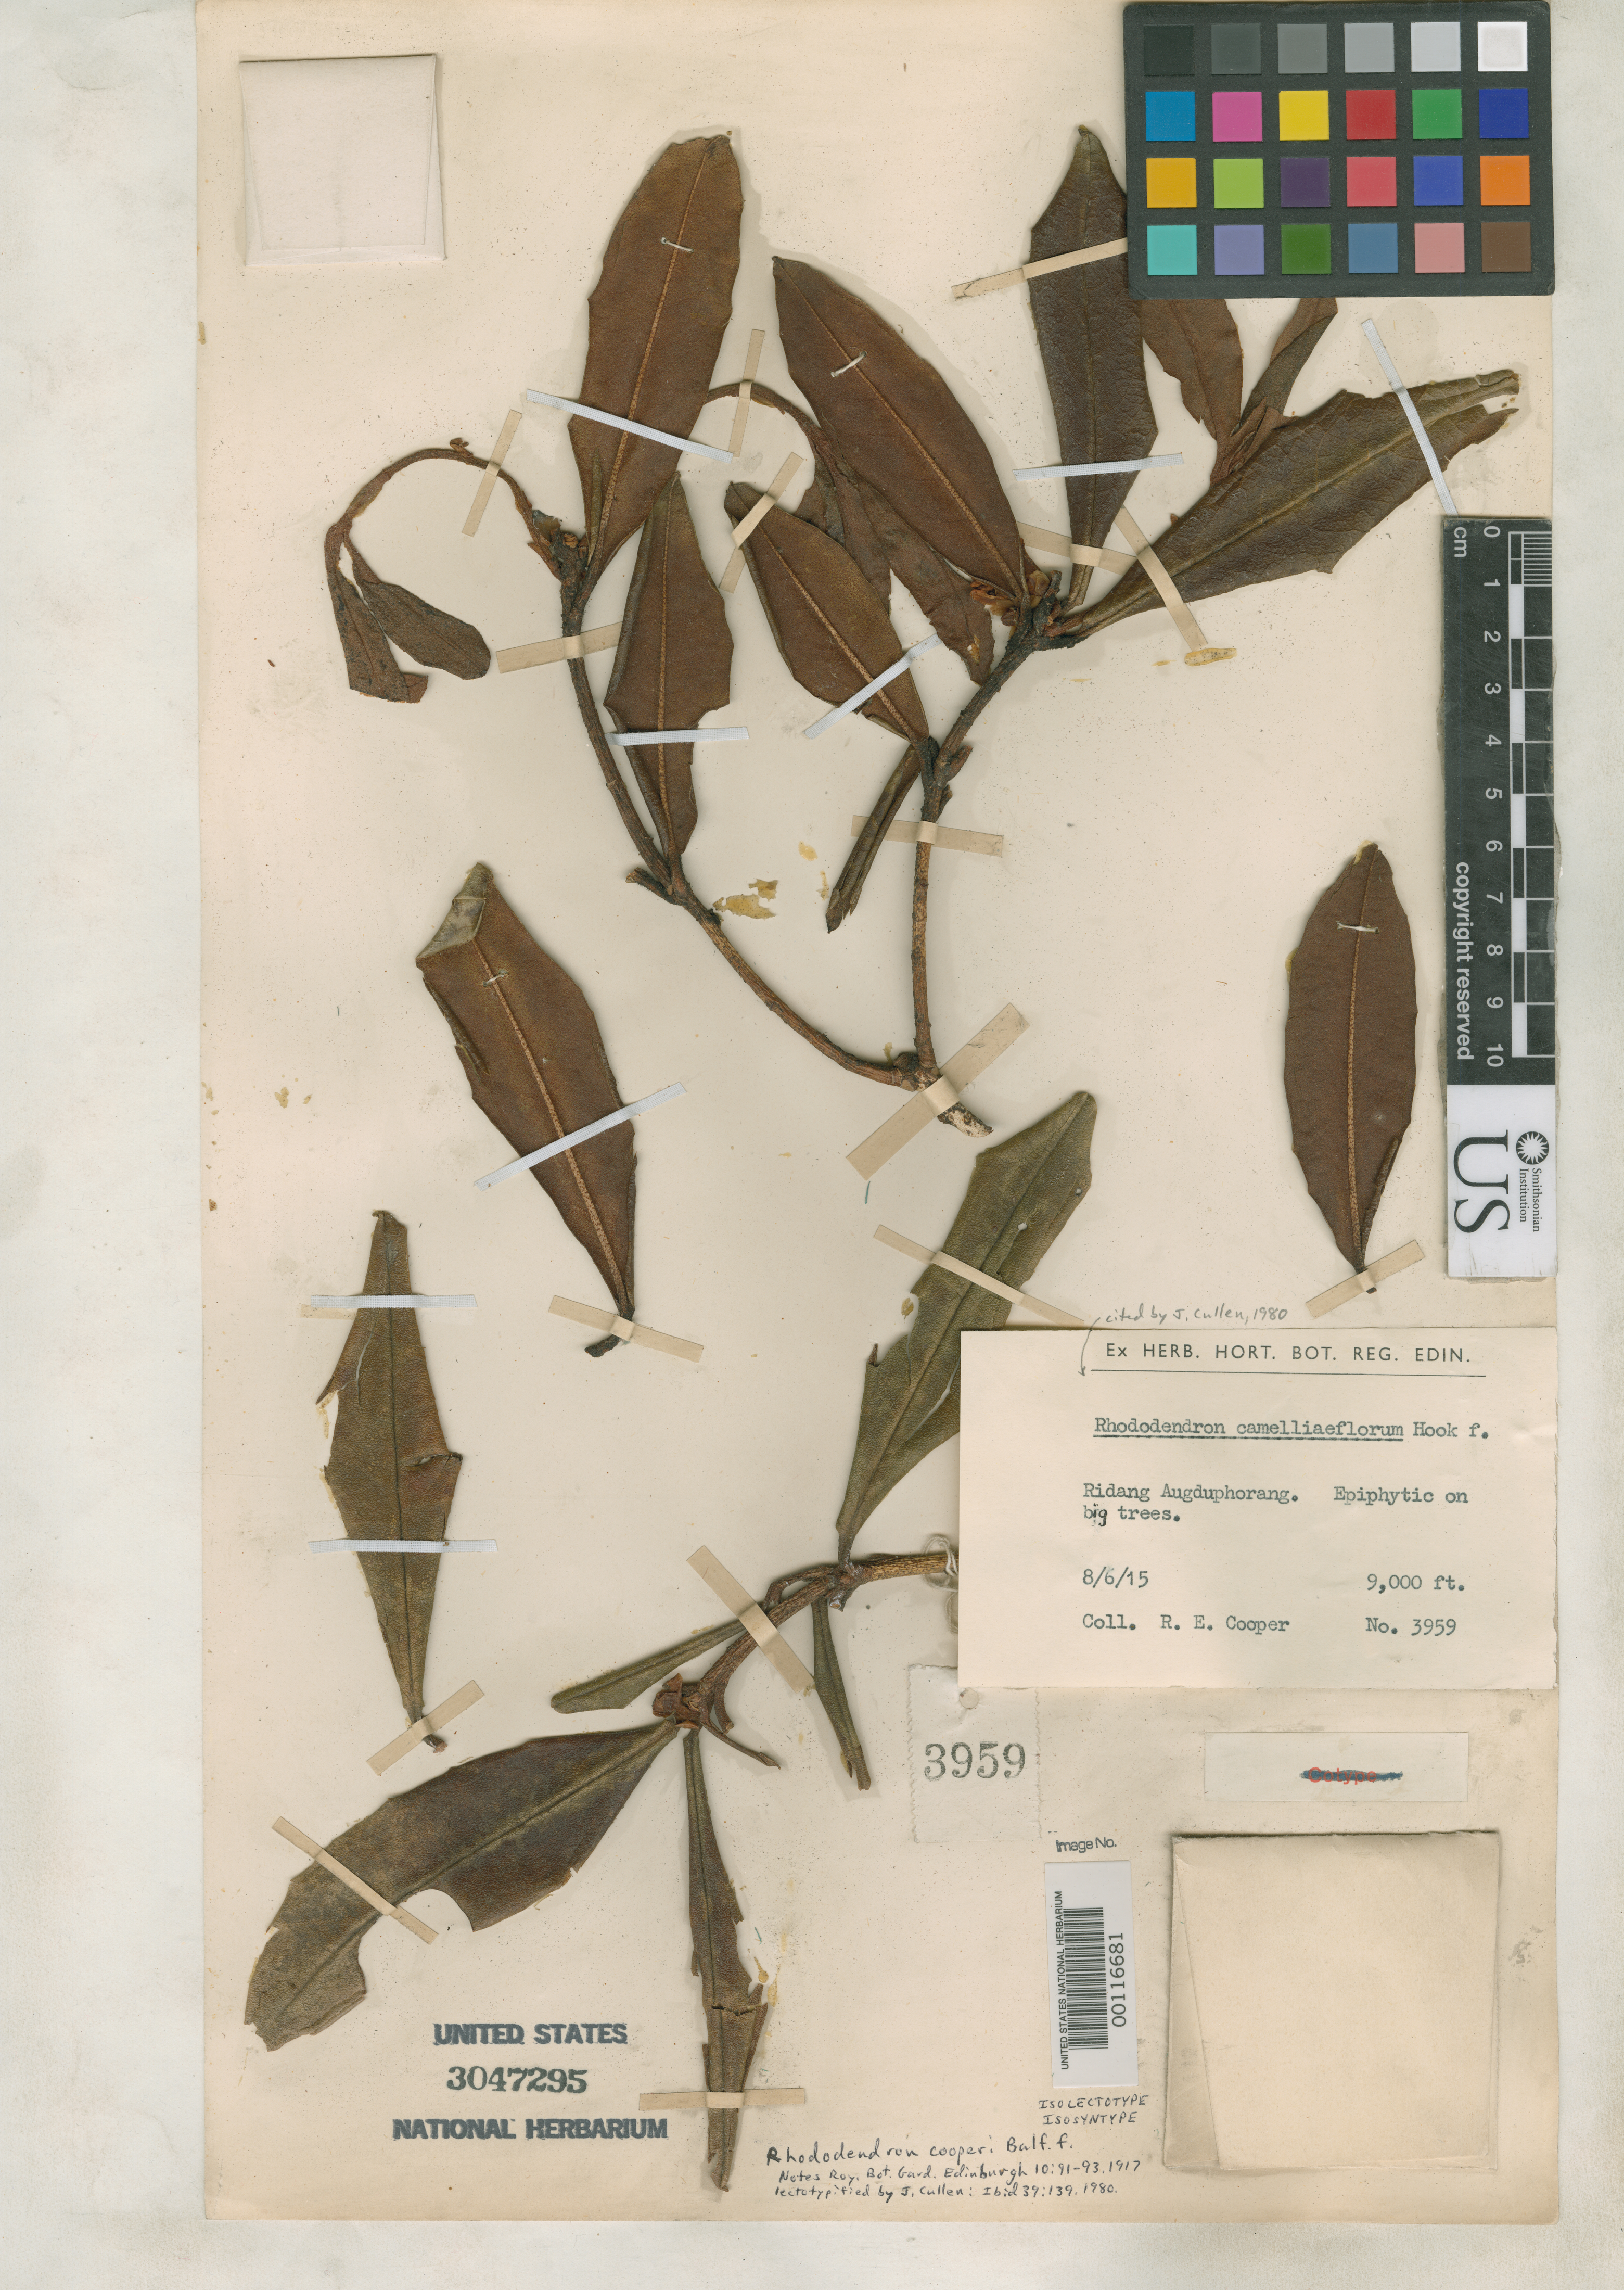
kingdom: Plantae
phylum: Tracheophyta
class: Magnoliopsida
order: Ericales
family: Ericaceae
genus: Rhododendron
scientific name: Rhododendron cooperi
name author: Balf. f.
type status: Isolectotype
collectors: R. E. Cooper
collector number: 3959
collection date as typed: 08 Jun 1915 or 06 Aug 1915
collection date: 1915-06-08 or 1915-08-06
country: China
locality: Ridan Augduphorang.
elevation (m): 2743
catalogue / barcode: US 3047295